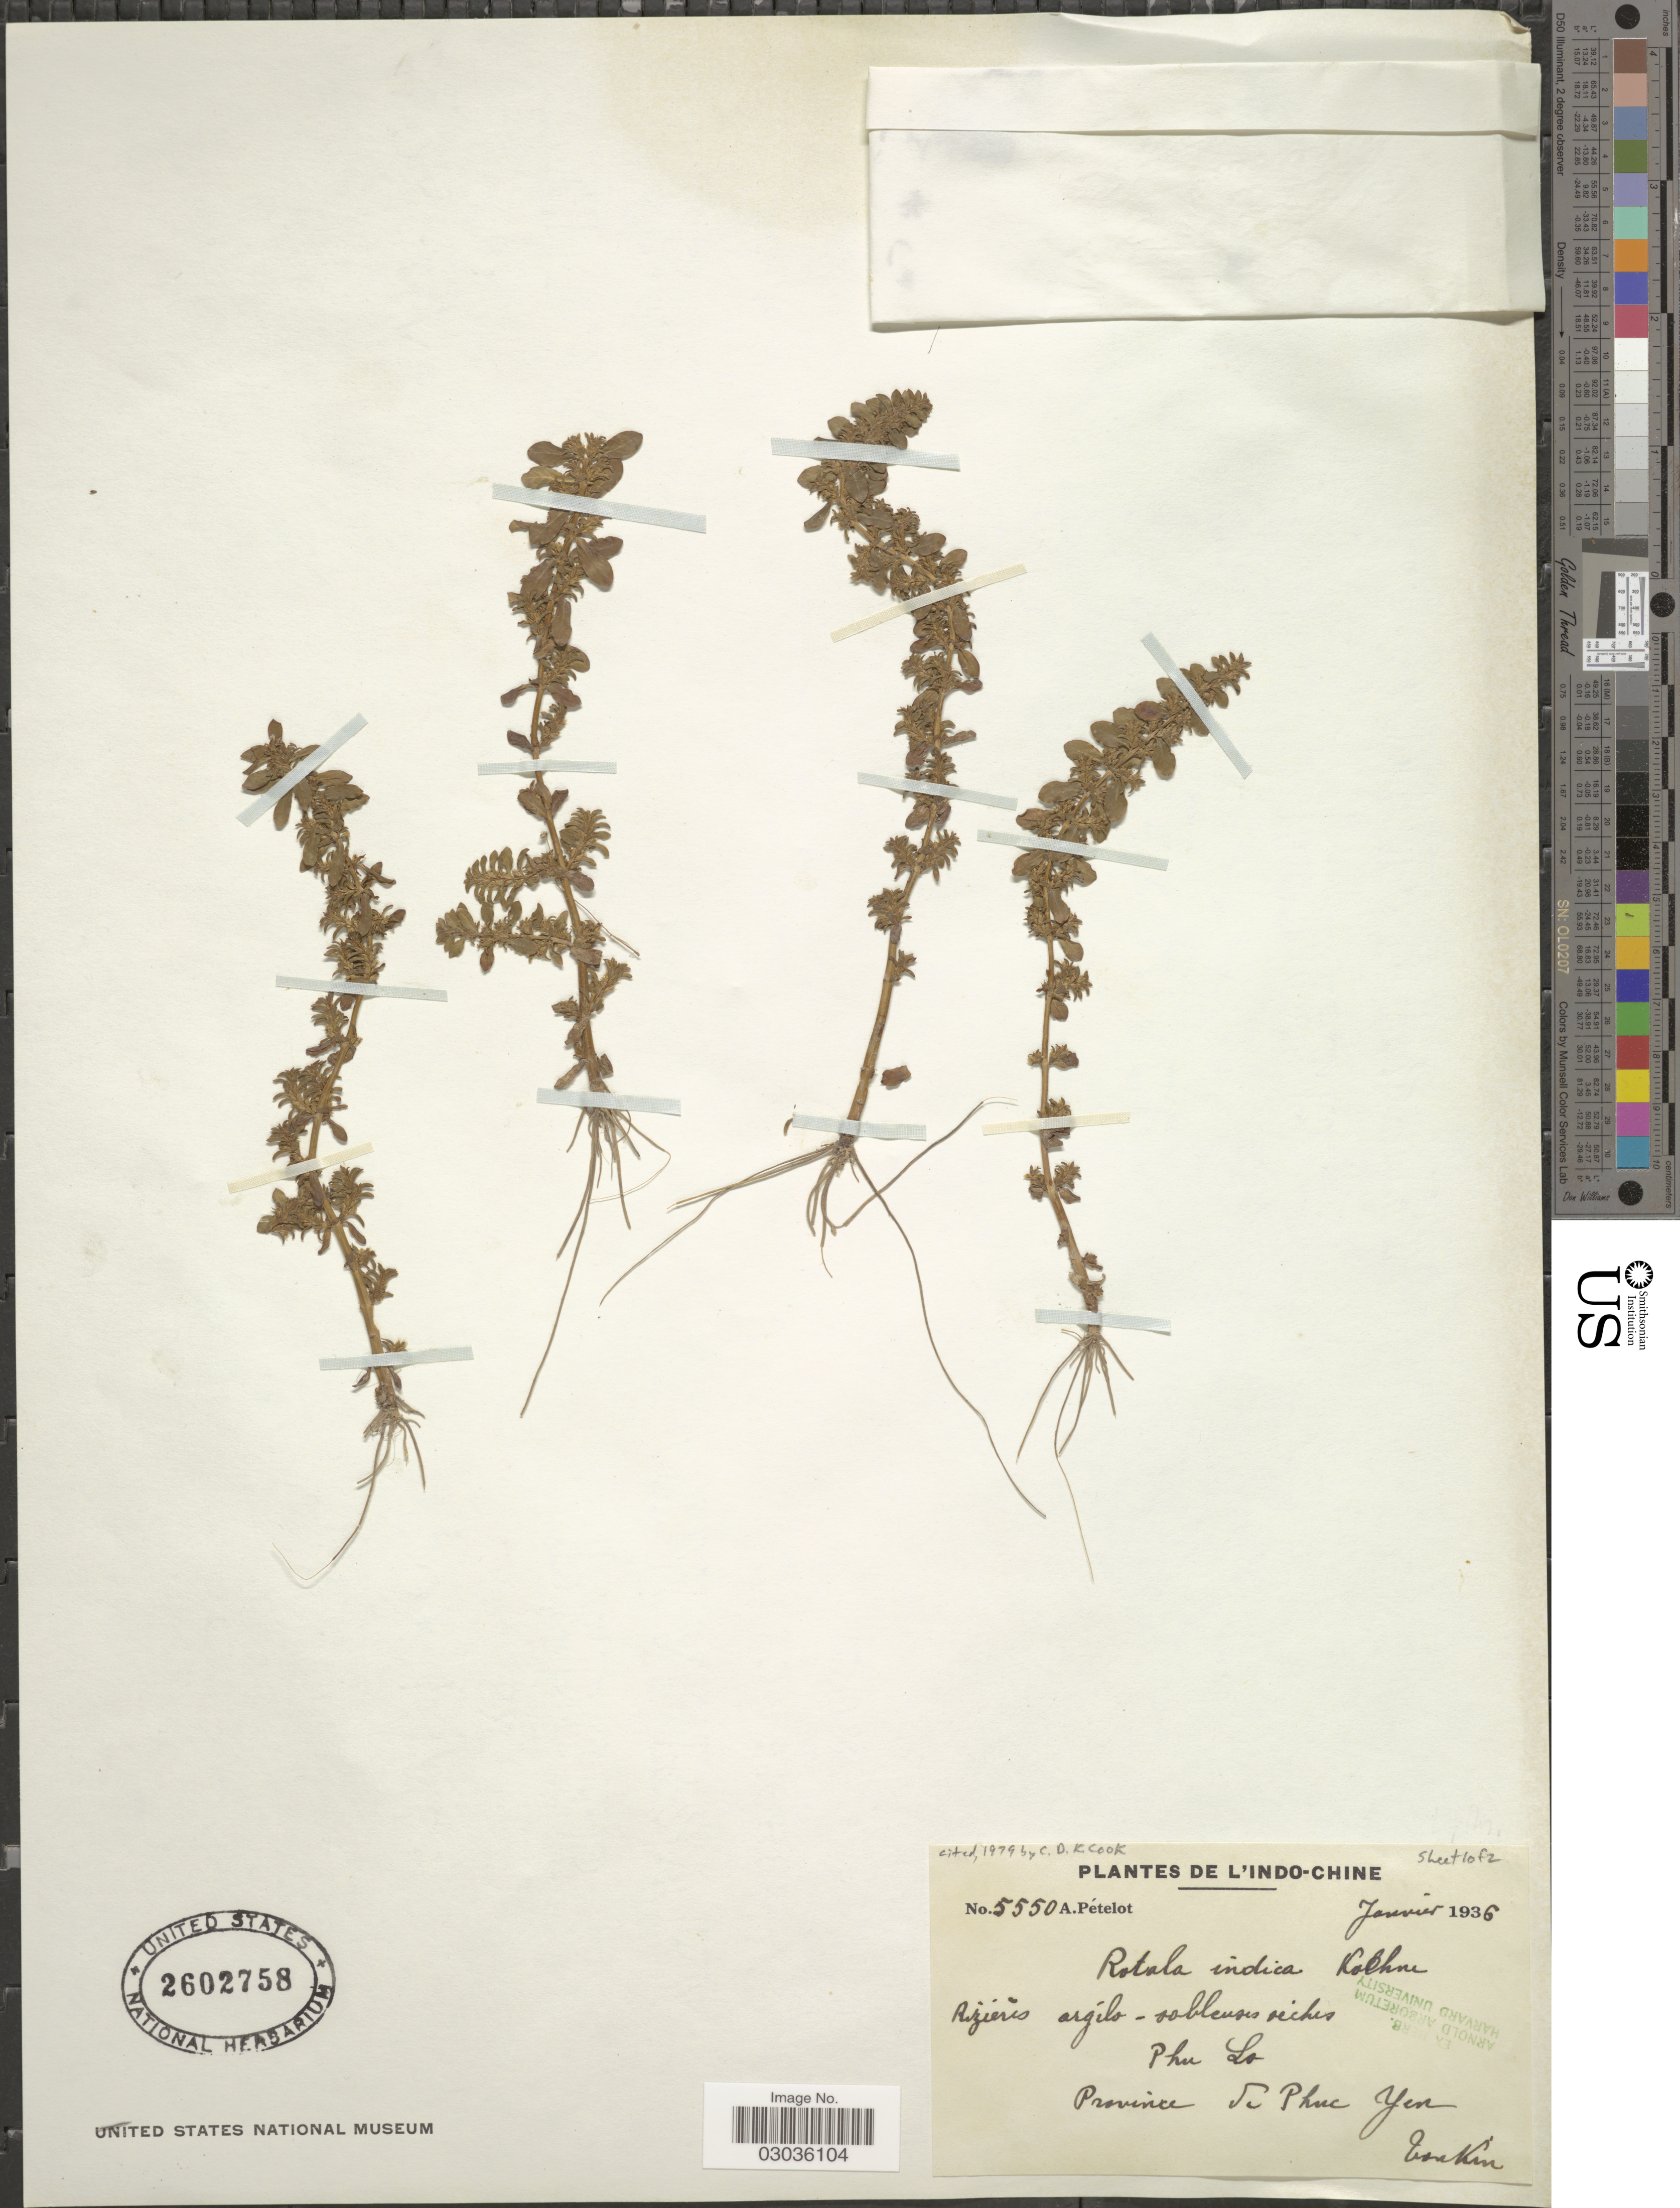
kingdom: Plantae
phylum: Tracheophyta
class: Magnoliopsida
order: Myrtales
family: Lythraceae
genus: Rotala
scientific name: Rotala indica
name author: (L.) Koehne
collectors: A. Petelot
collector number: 5550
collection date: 1936-01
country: Vietnam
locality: Tonkin. Phu Lo, Province de Phuc Yen.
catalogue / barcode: US 2602758